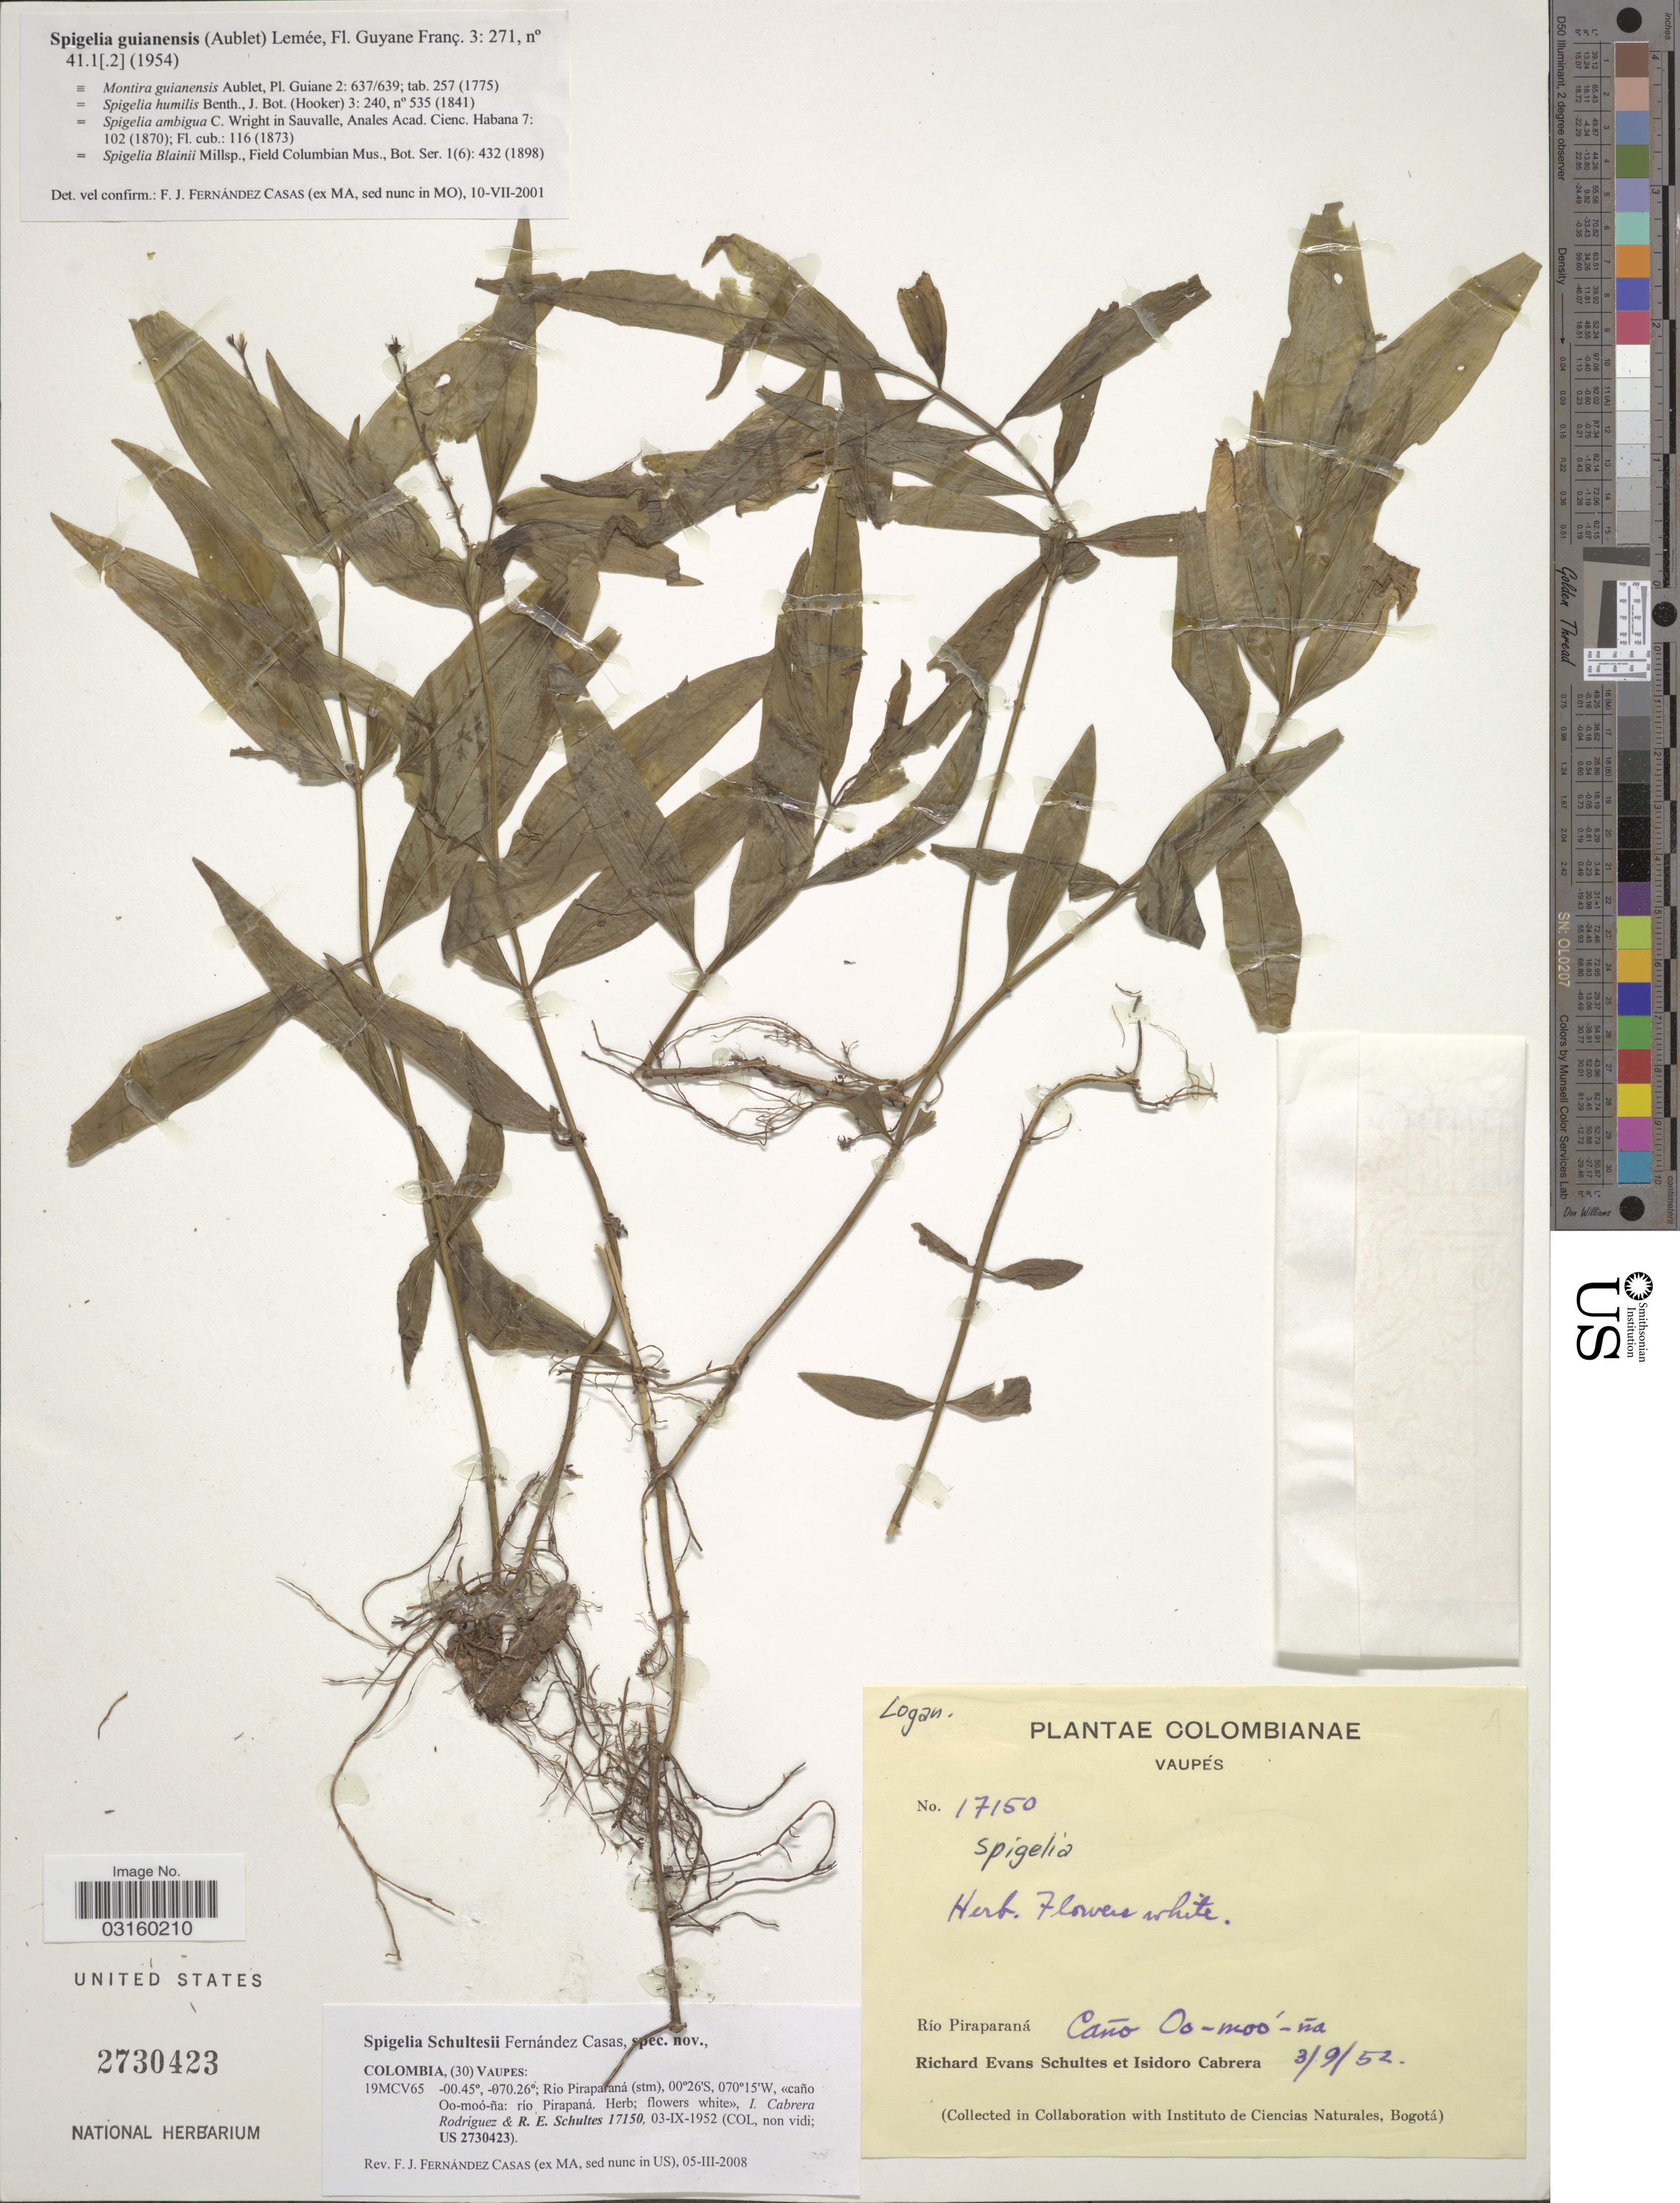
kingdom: Plantae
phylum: Tracheophyta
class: Magnoliopsida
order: Gentianales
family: Loganiaceae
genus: Spigelia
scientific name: Spigelia schultesii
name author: Fern. Casas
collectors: R. E. Schultes & I. Cabrera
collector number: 17150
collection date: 1952-09-03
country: Colombia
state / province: Vaupés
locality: Río Piraparaná, Caño Oo-moó-na.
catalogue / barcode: US 2730423